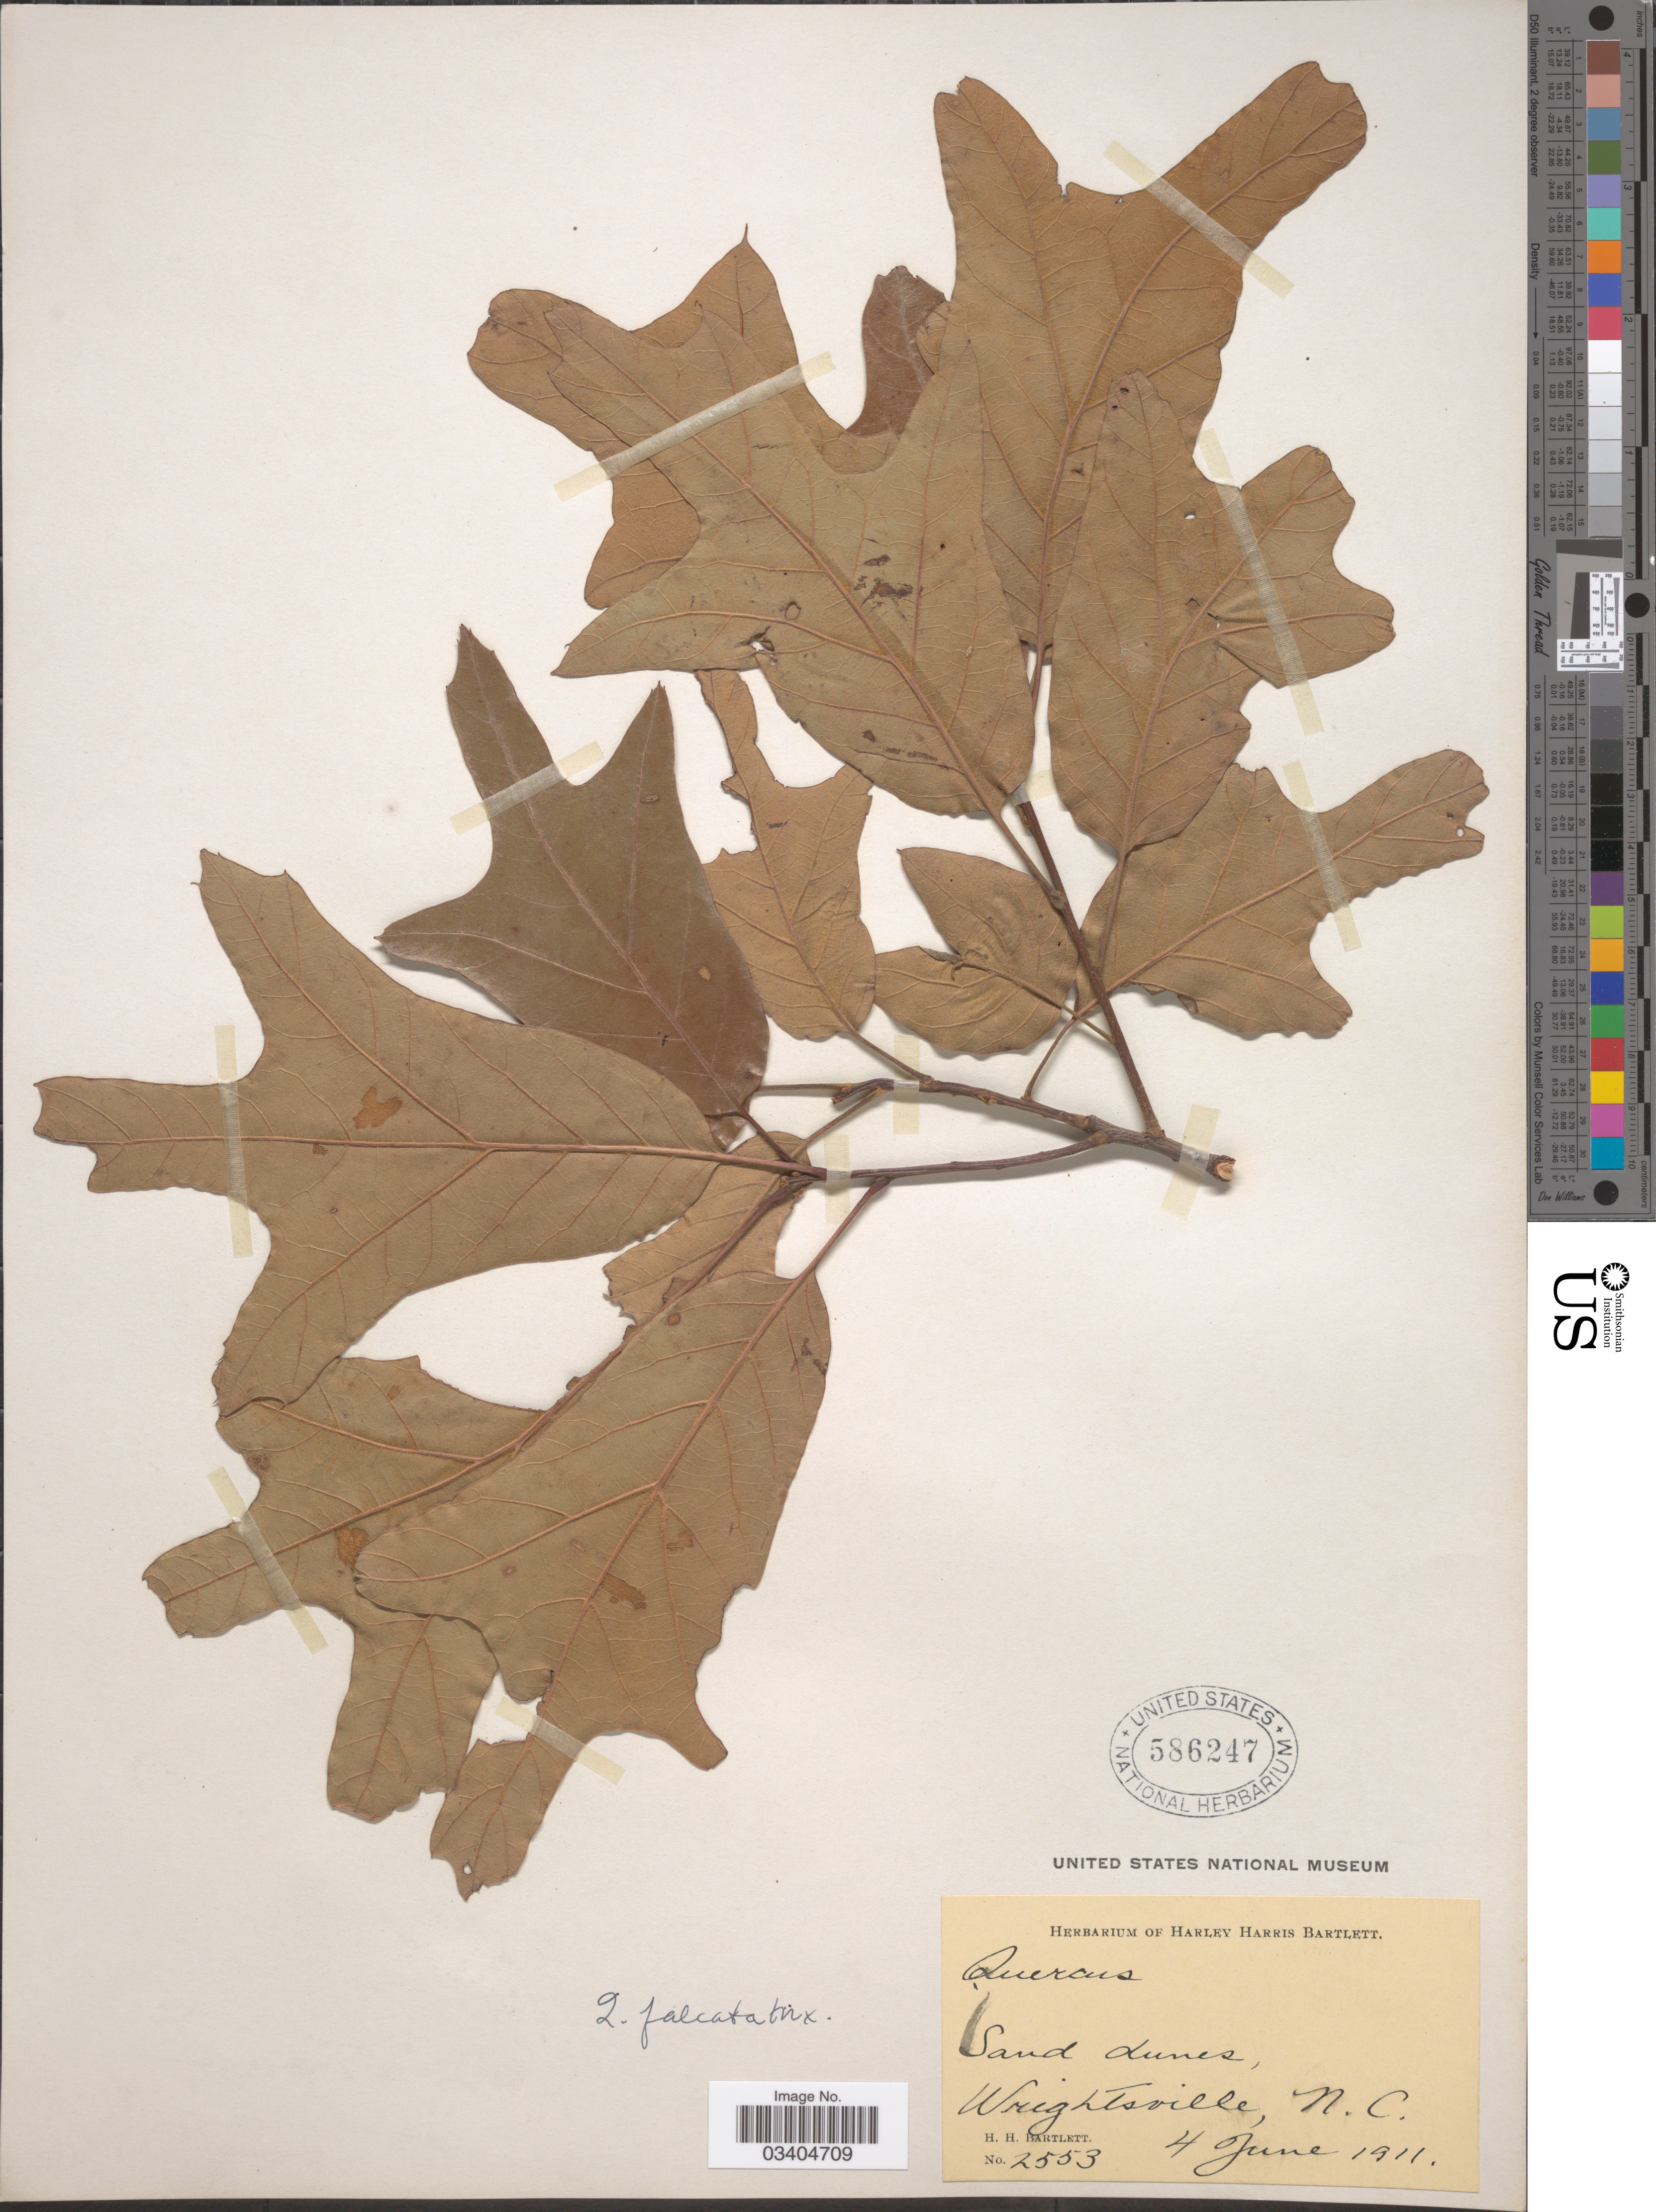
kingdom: Plantae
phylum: Tracheophyta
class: Magnoliopsida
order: Fagales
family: Fagaceae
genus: Quercus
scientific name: Quercus falcata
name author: Michx.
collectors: H. H. Bartlett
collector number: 2553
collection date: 1911-06-04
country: United States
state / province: North Carolina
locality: Wrightsville.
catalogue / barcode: US 586247